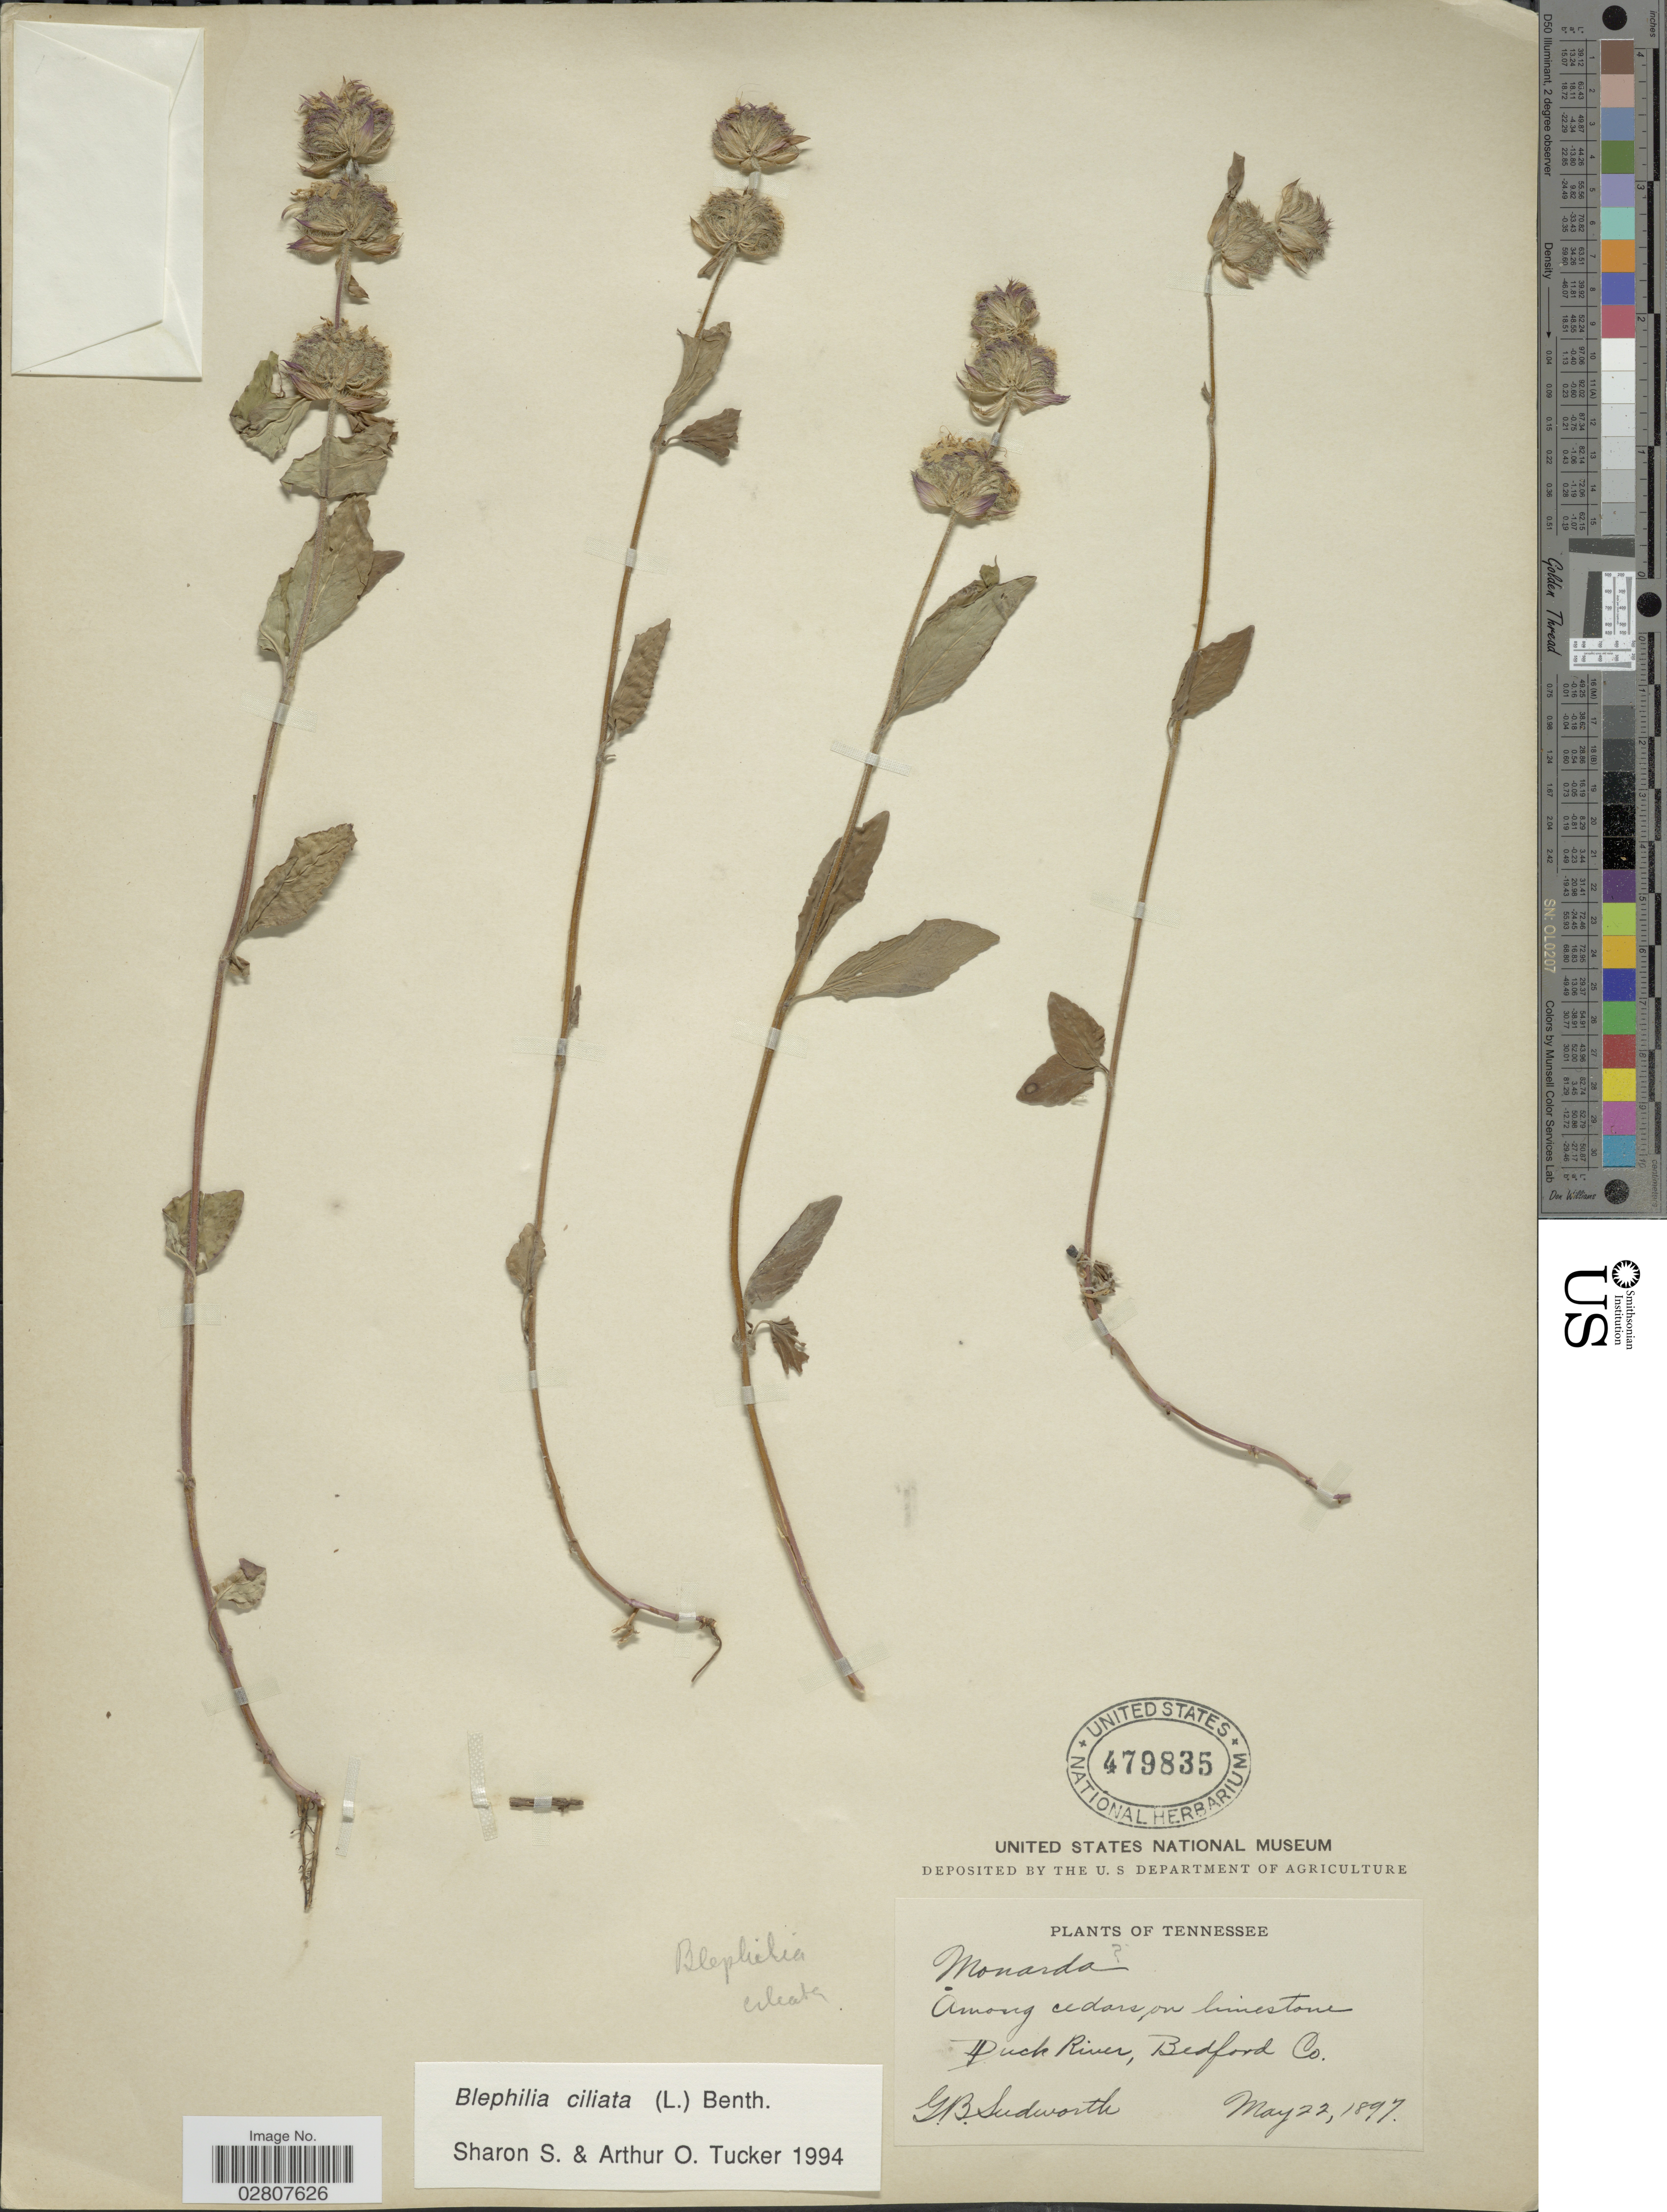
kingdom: Plantae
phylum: Tracheophyta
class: Magnoliopsida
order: Lamiales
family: Lamiaceae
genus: Blephilia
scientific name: Blephilia ciliata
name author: (L.) Raf. ex Benth.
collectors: G. B. Sudworth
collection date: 1897-05-22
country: United States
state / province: Tennessee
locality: Duck River, Bedford Co.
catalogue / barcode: US 479835